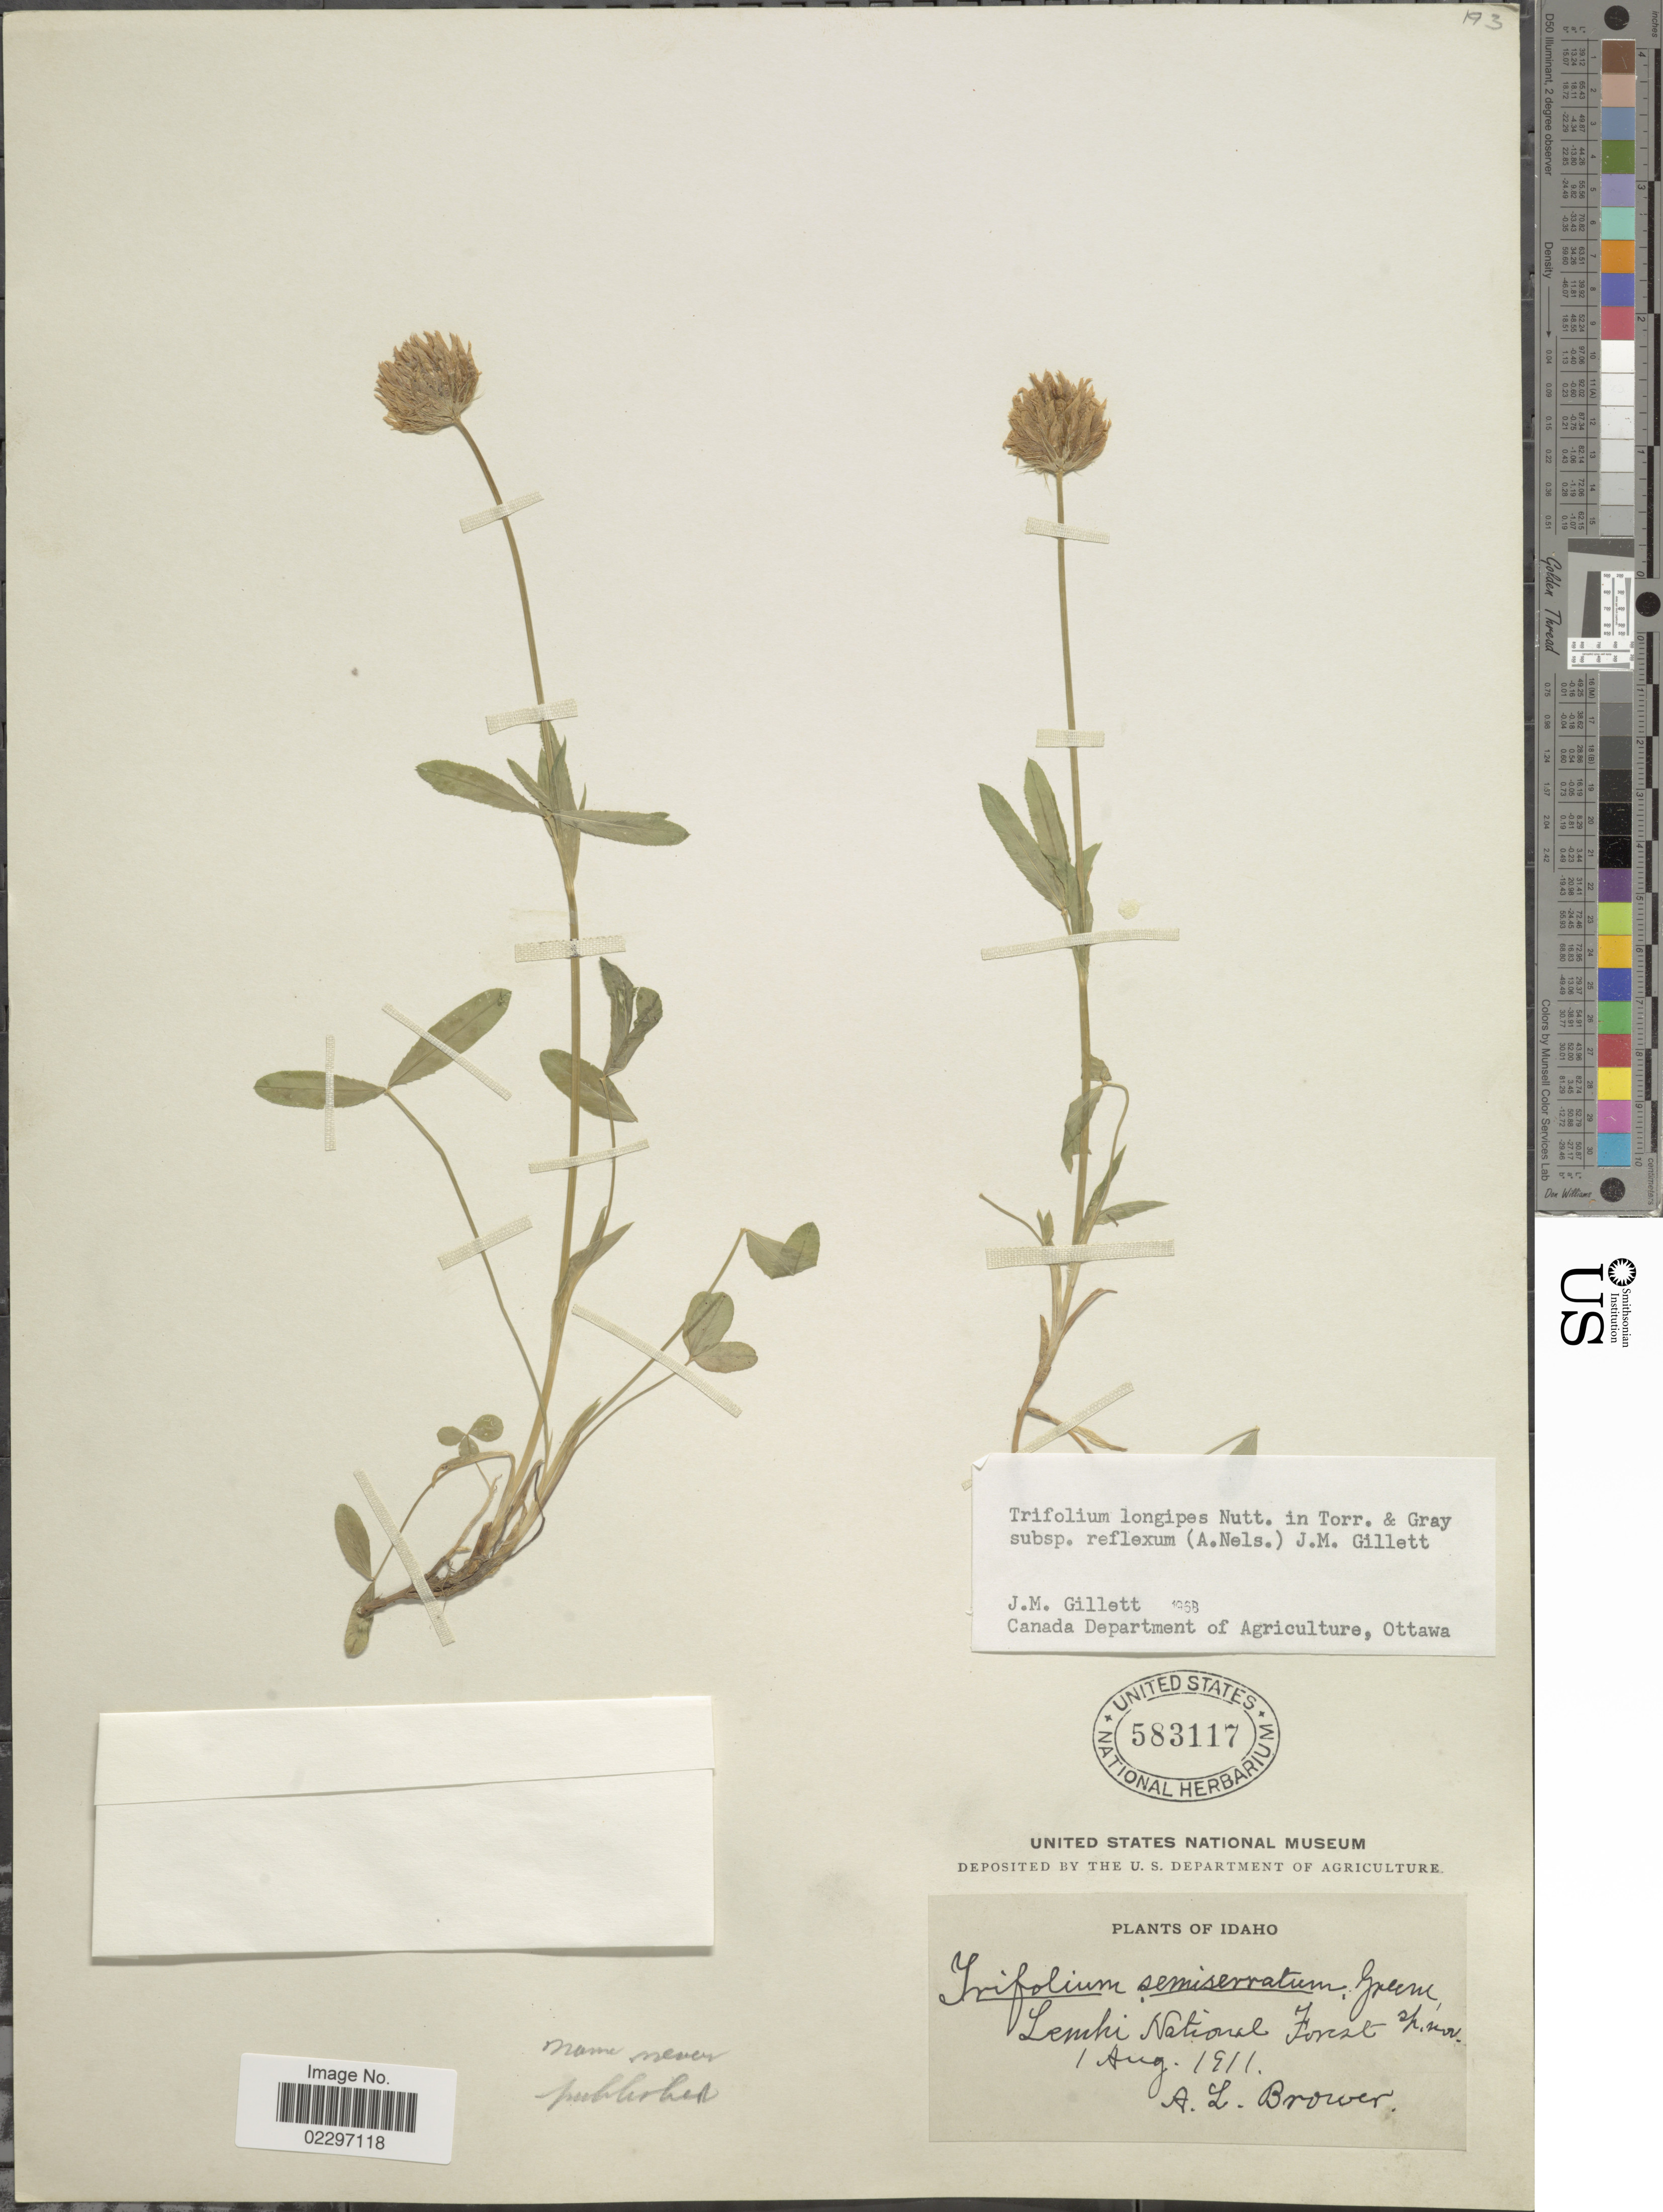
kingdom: Plantae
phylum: Tracheophyta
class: Magnoliopsida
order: Fabales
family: Fabaceae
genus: Trifolium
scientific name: Trifolium longipes subsp. reflexum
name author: (A. Nelson) J.M. Gillet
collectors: A. Brower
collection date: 1911-08-01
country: United States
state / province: Idaho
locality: Lemhi National Forest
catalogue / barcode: US 583117